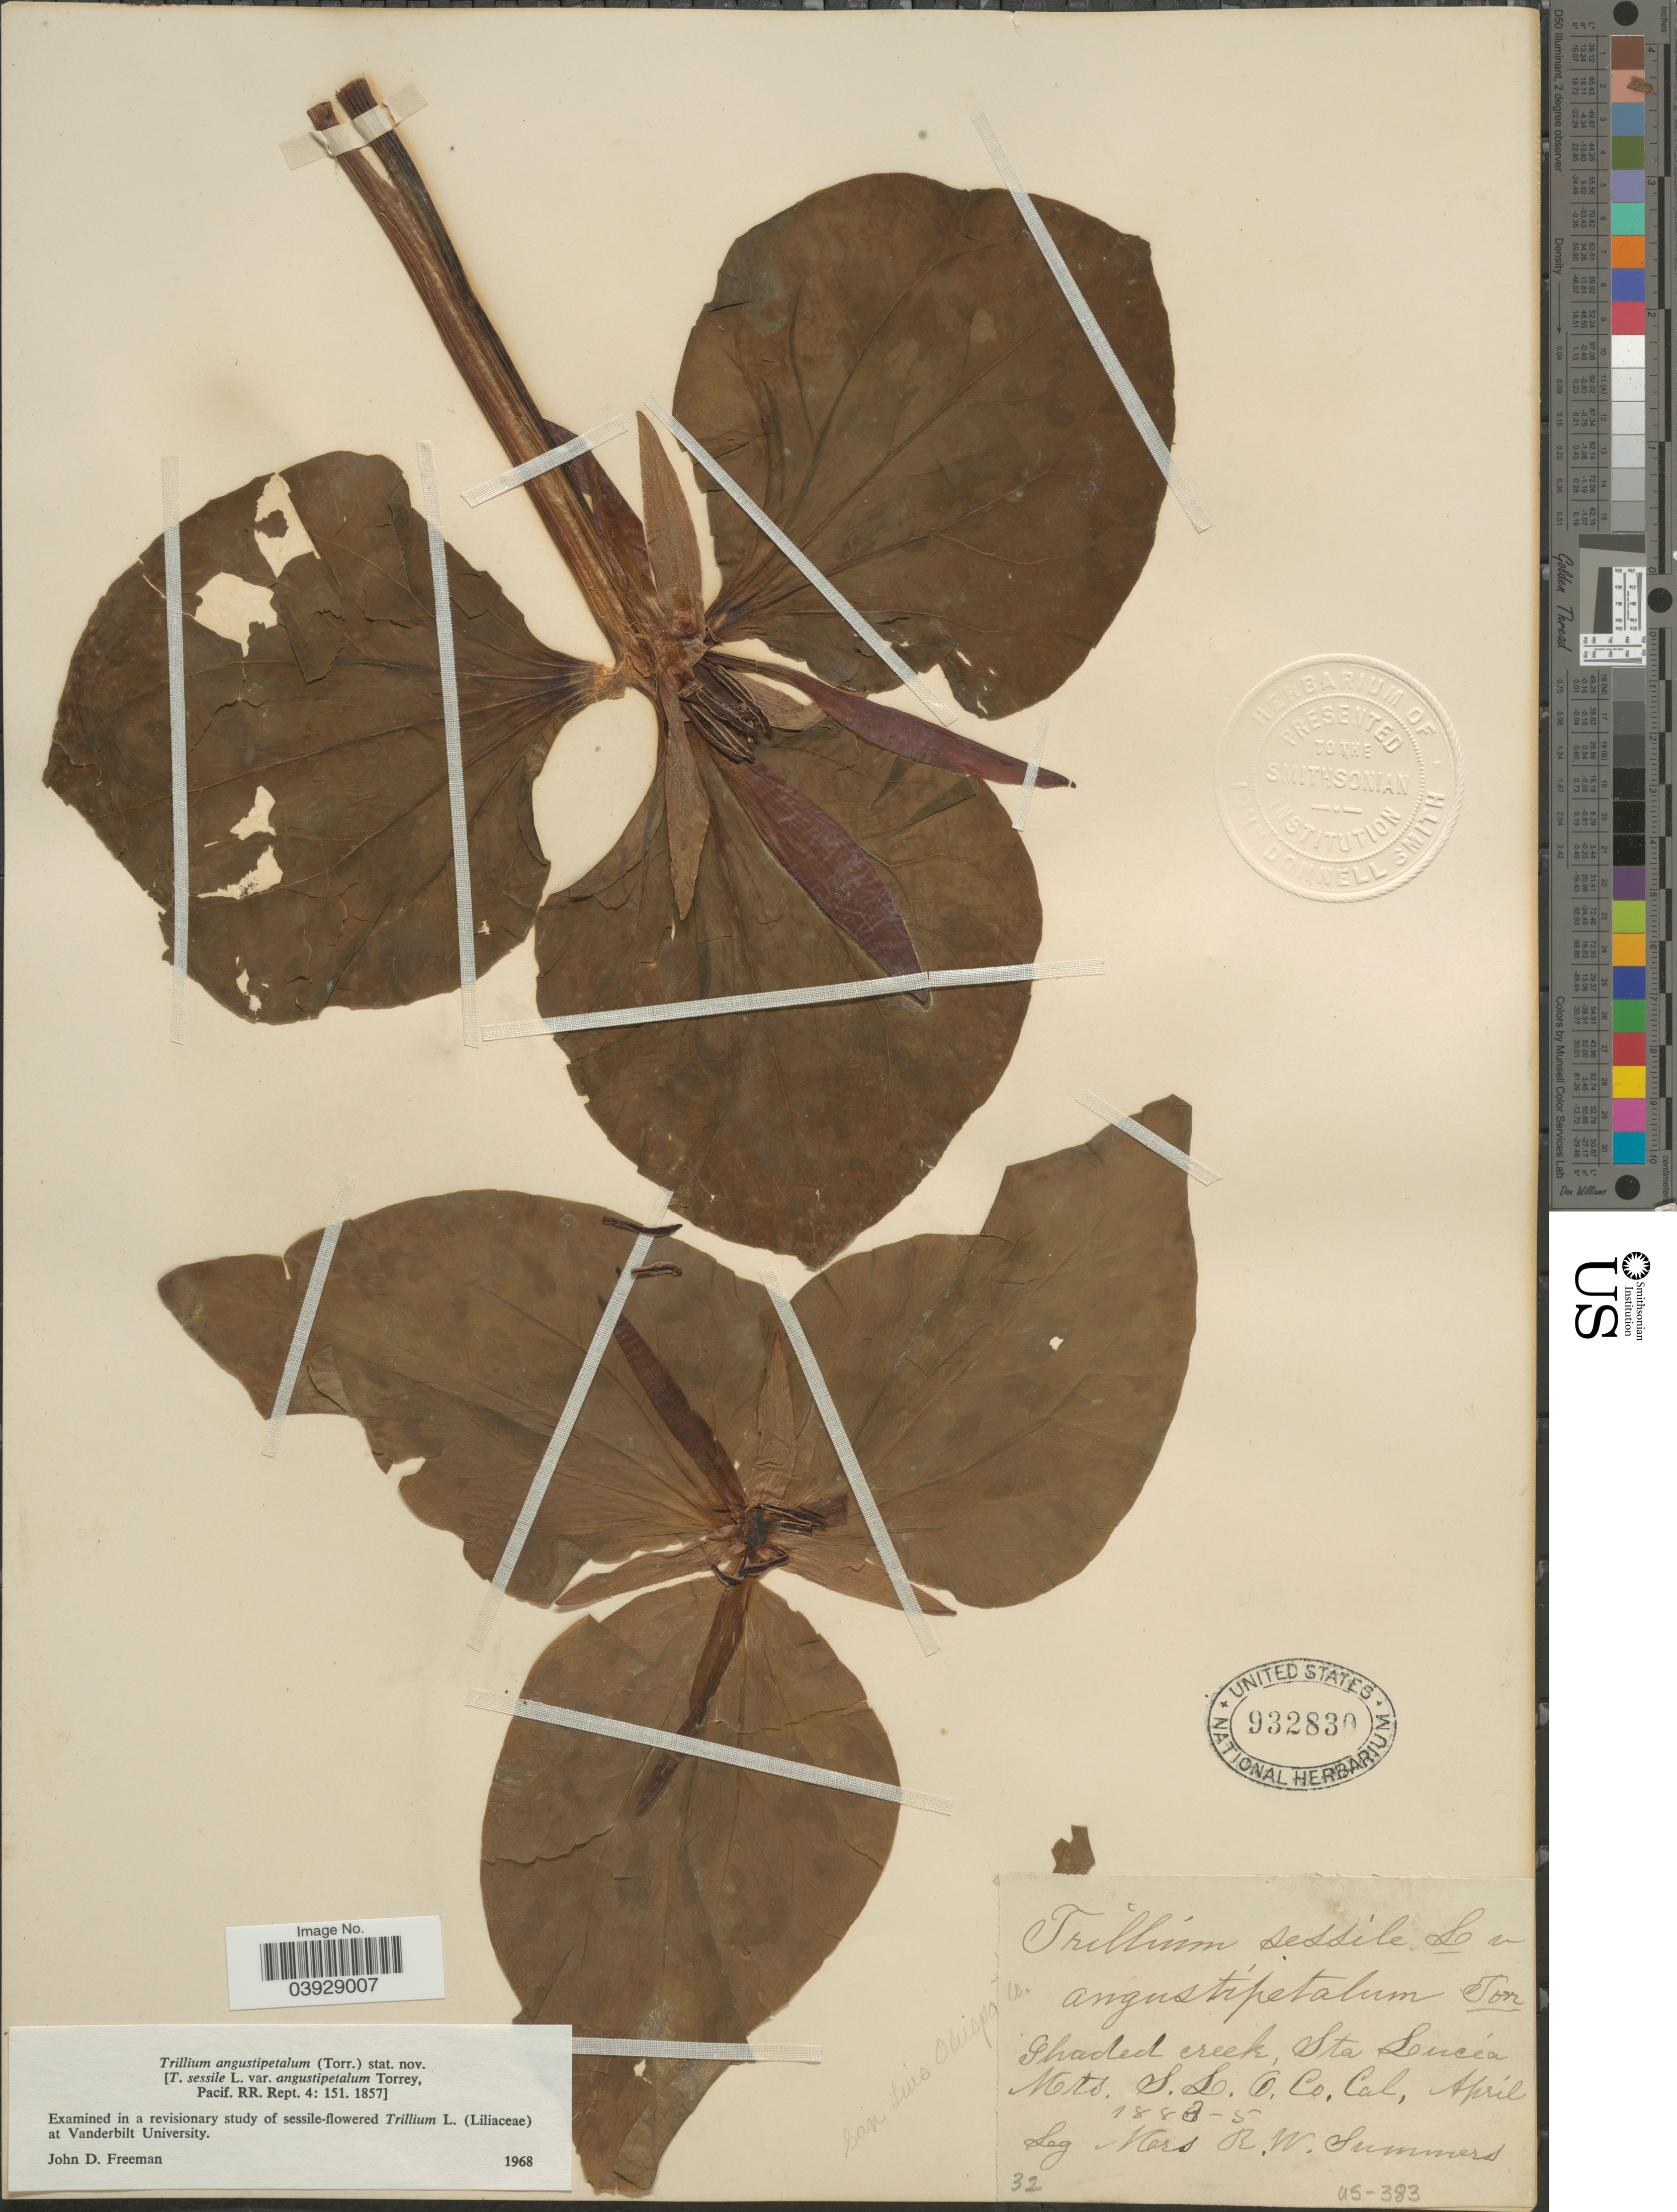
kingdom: Plantae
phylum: Tracheophyta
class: Liliopsida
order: Liliales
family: Melanthiaceae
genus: Trillium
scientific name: Trillium angustipetalum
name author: (Torr.) J. D. Freeman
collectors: R. Summers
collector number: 32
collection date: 1883-04-05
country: United States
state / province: California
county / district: San Luis Obispo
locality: Shaded creek, Sta Lucia Mts. S.L.O. Co. San Luis Obispo Co.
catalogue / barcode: US 932830